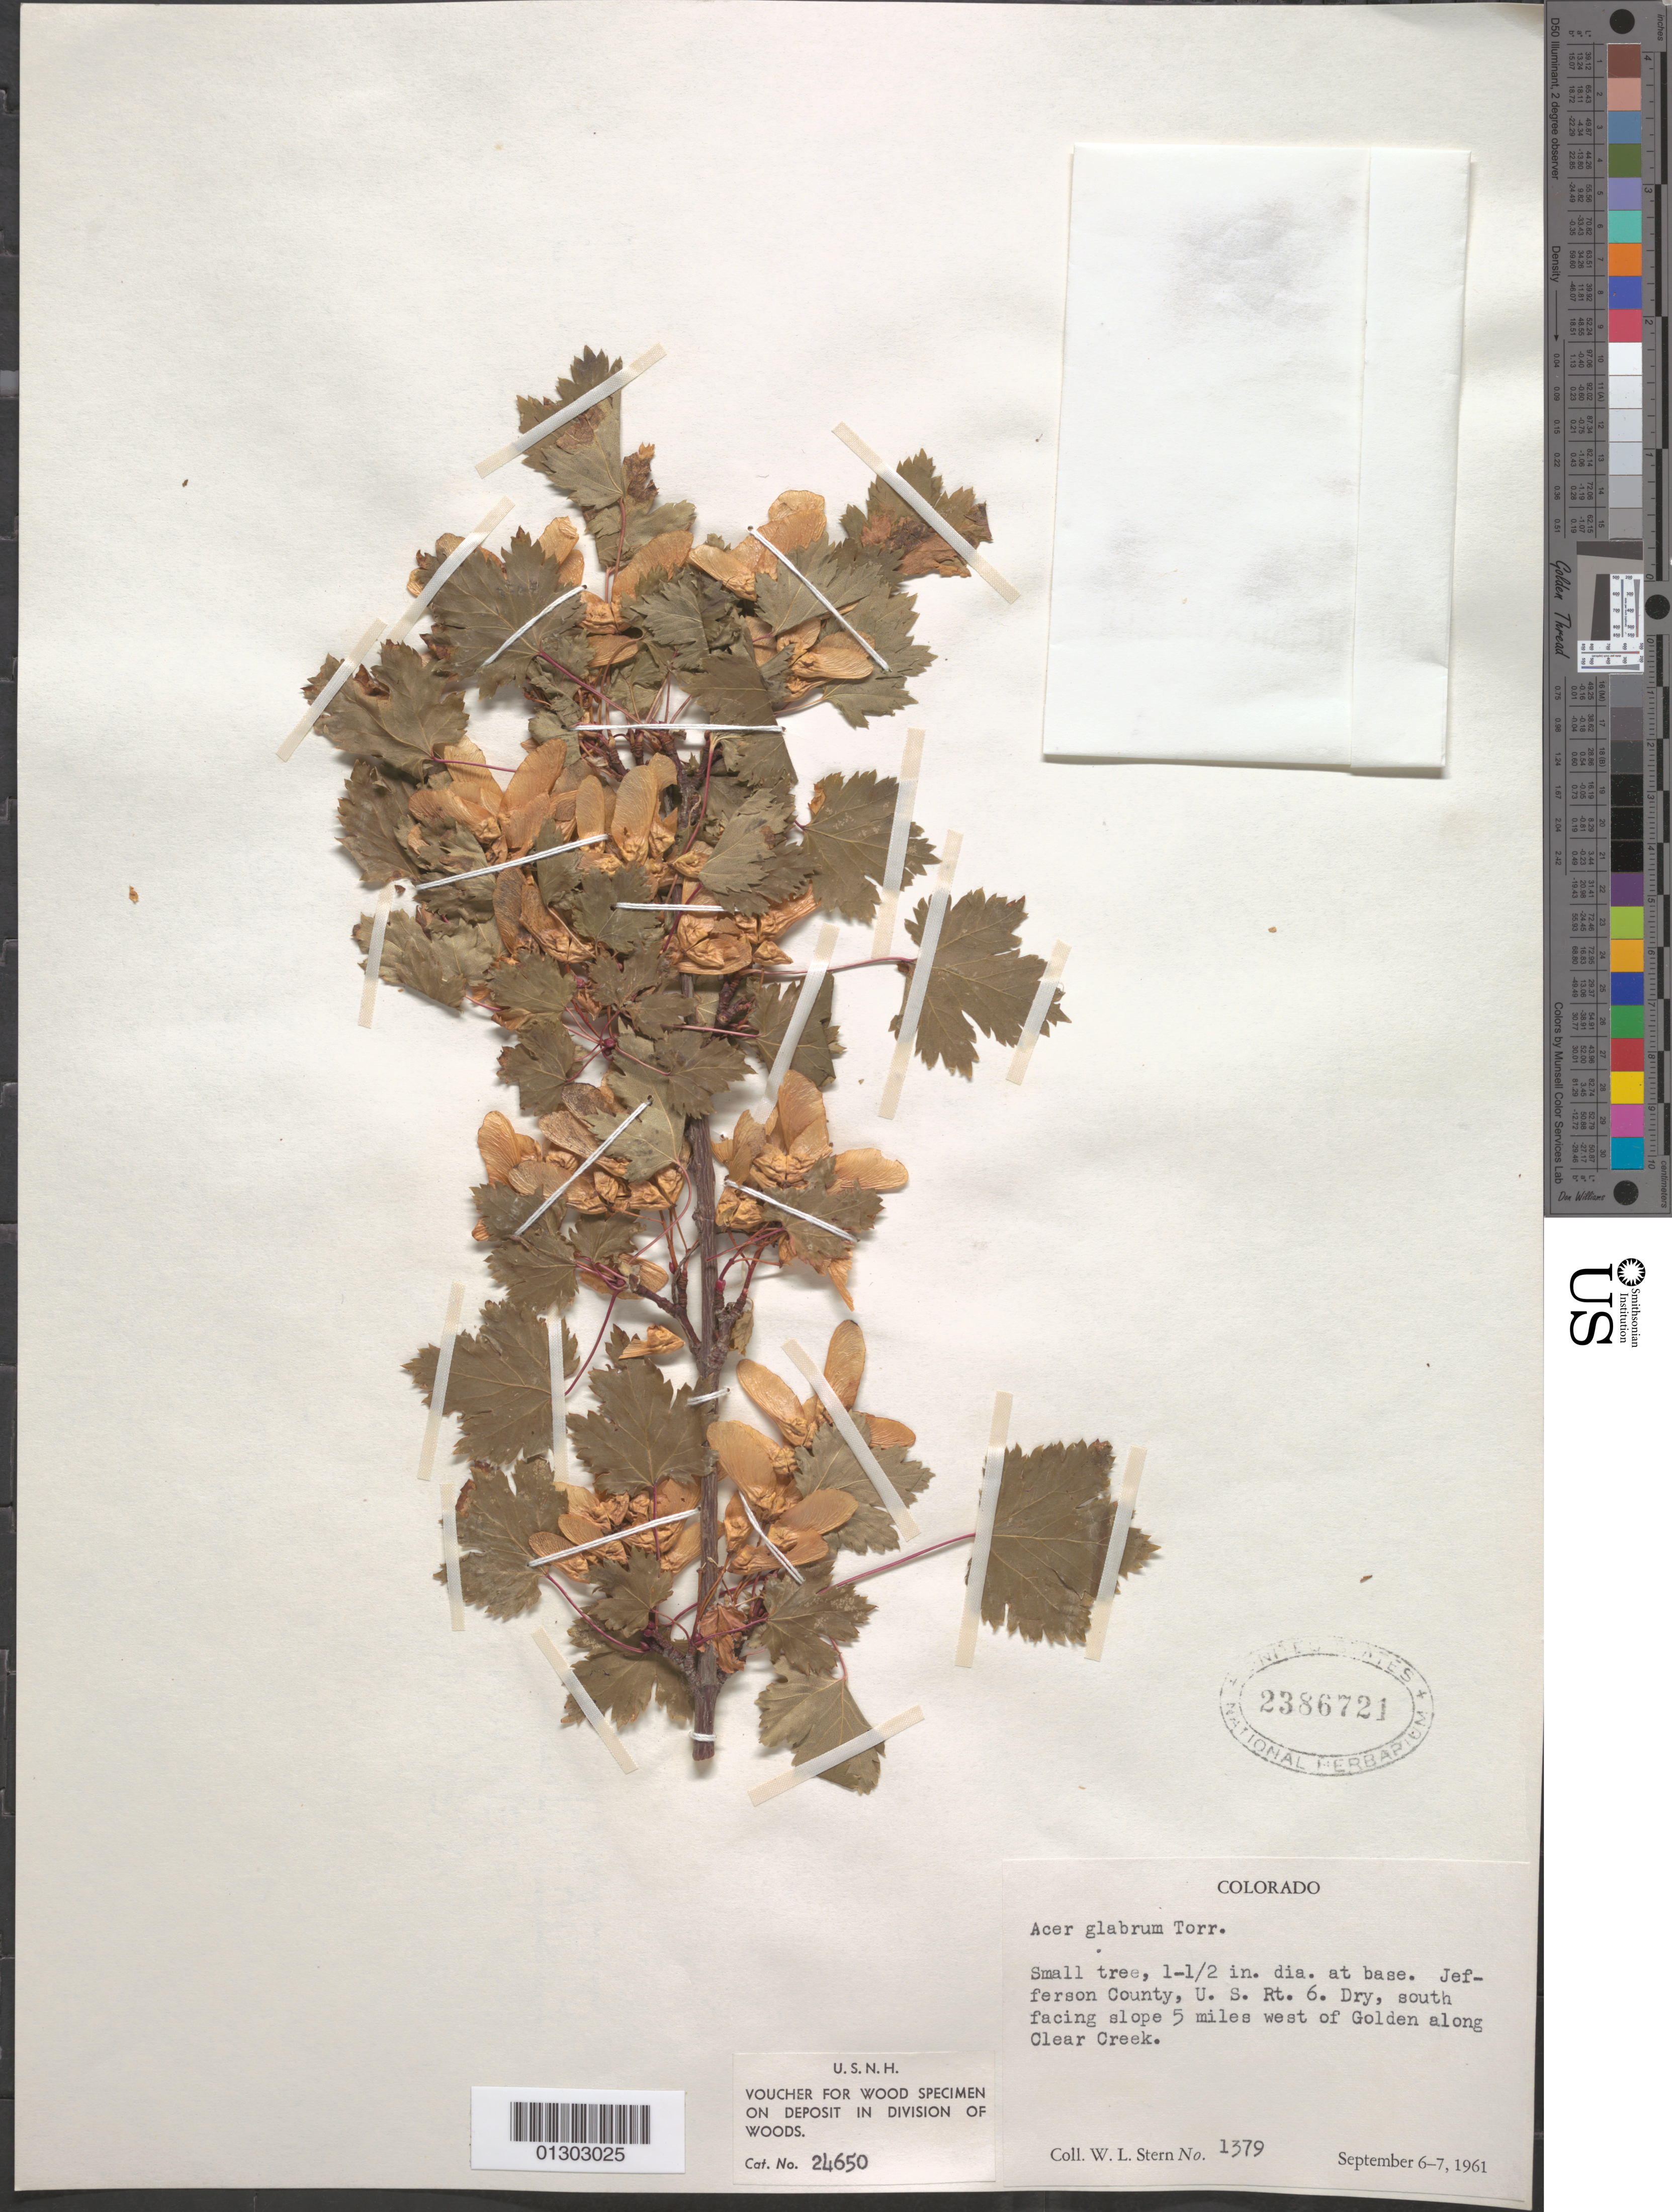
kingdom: Plantae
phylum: Tracheophyta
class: Magnoliopsida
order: Sapindales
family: Sapindaceae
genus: Acer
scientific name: Acer glabrum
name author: Torr.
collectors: W. L. Stern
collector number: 1379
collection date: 1961-09-06/1961-09-07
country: United States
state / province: Colorado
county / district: Jefferson County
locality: Jefferson County, US Rt. 6, south facing slope 5 miles W of Golden along Clear Creek.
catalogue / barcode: US 2386721